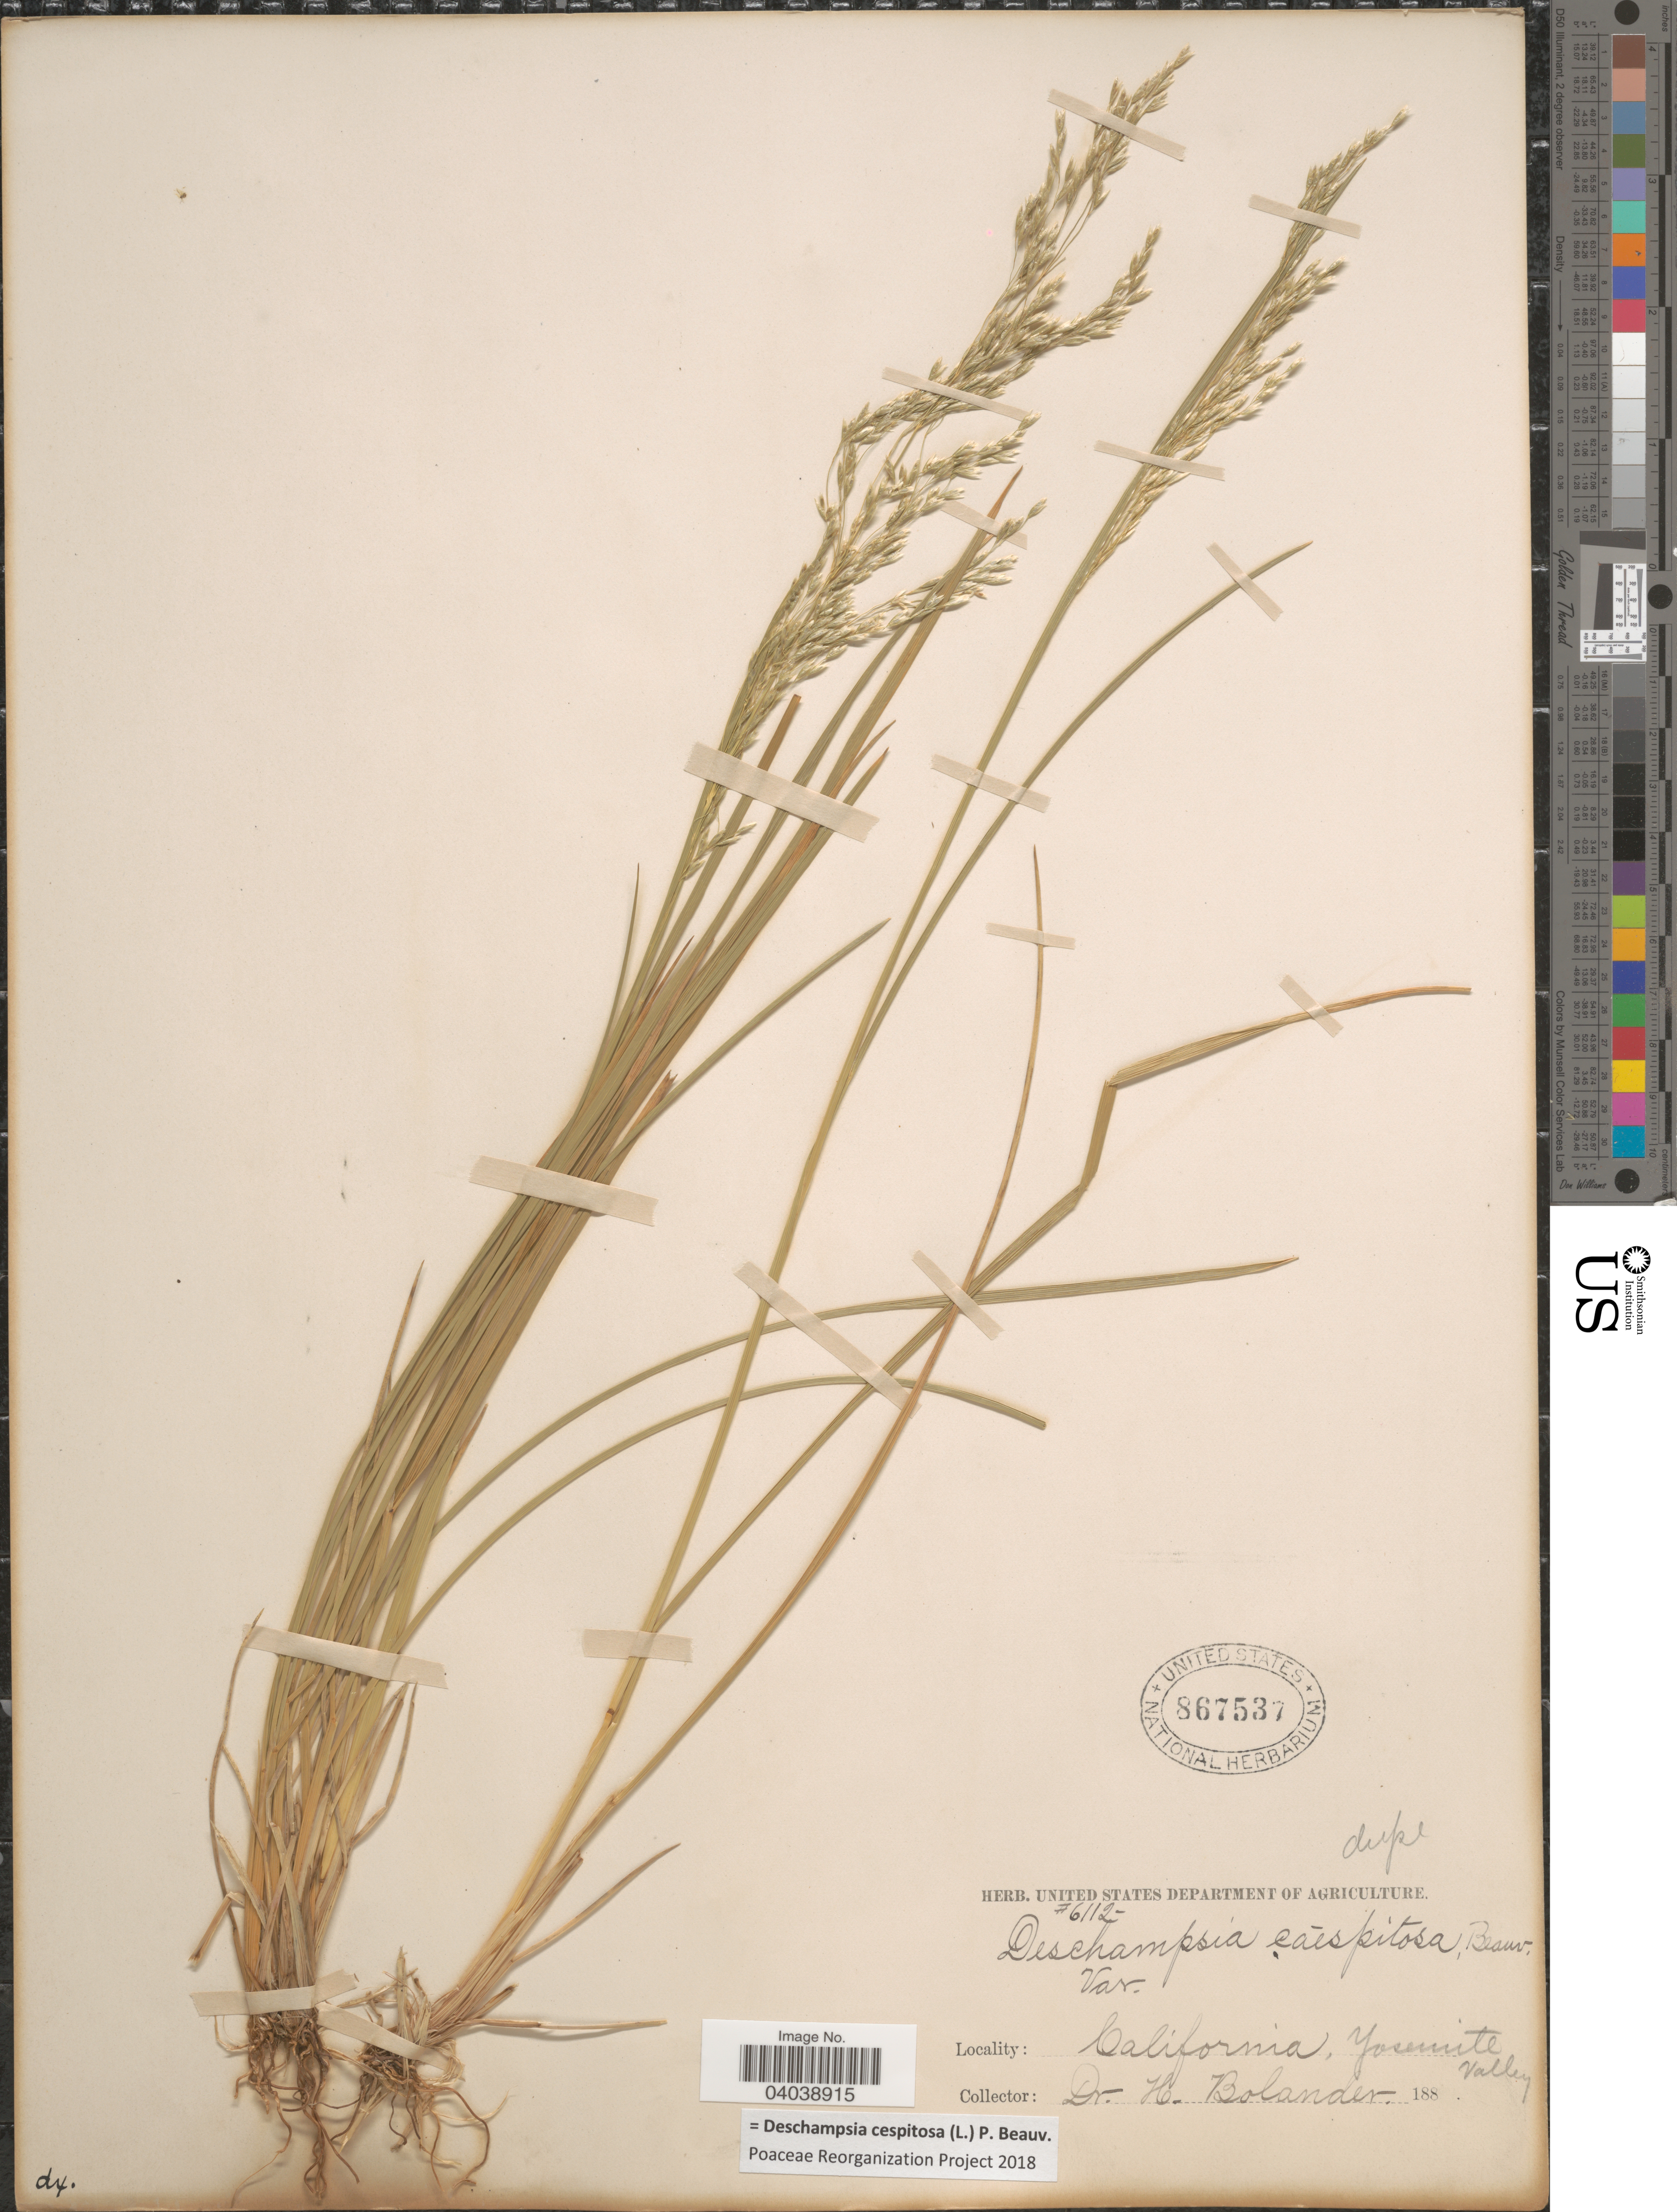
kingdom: Plantae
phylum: Tracheophyta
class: Liliopsida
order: Poales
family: Poaceae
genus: Deschampsia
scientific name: Deschampsia cespitosa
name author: (L.) P. Beauv.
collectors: H. Bolander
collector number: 6112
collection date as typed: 188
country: United States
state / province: California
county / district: Mariposa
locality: Yosemite Valley.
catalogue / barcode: US 867537